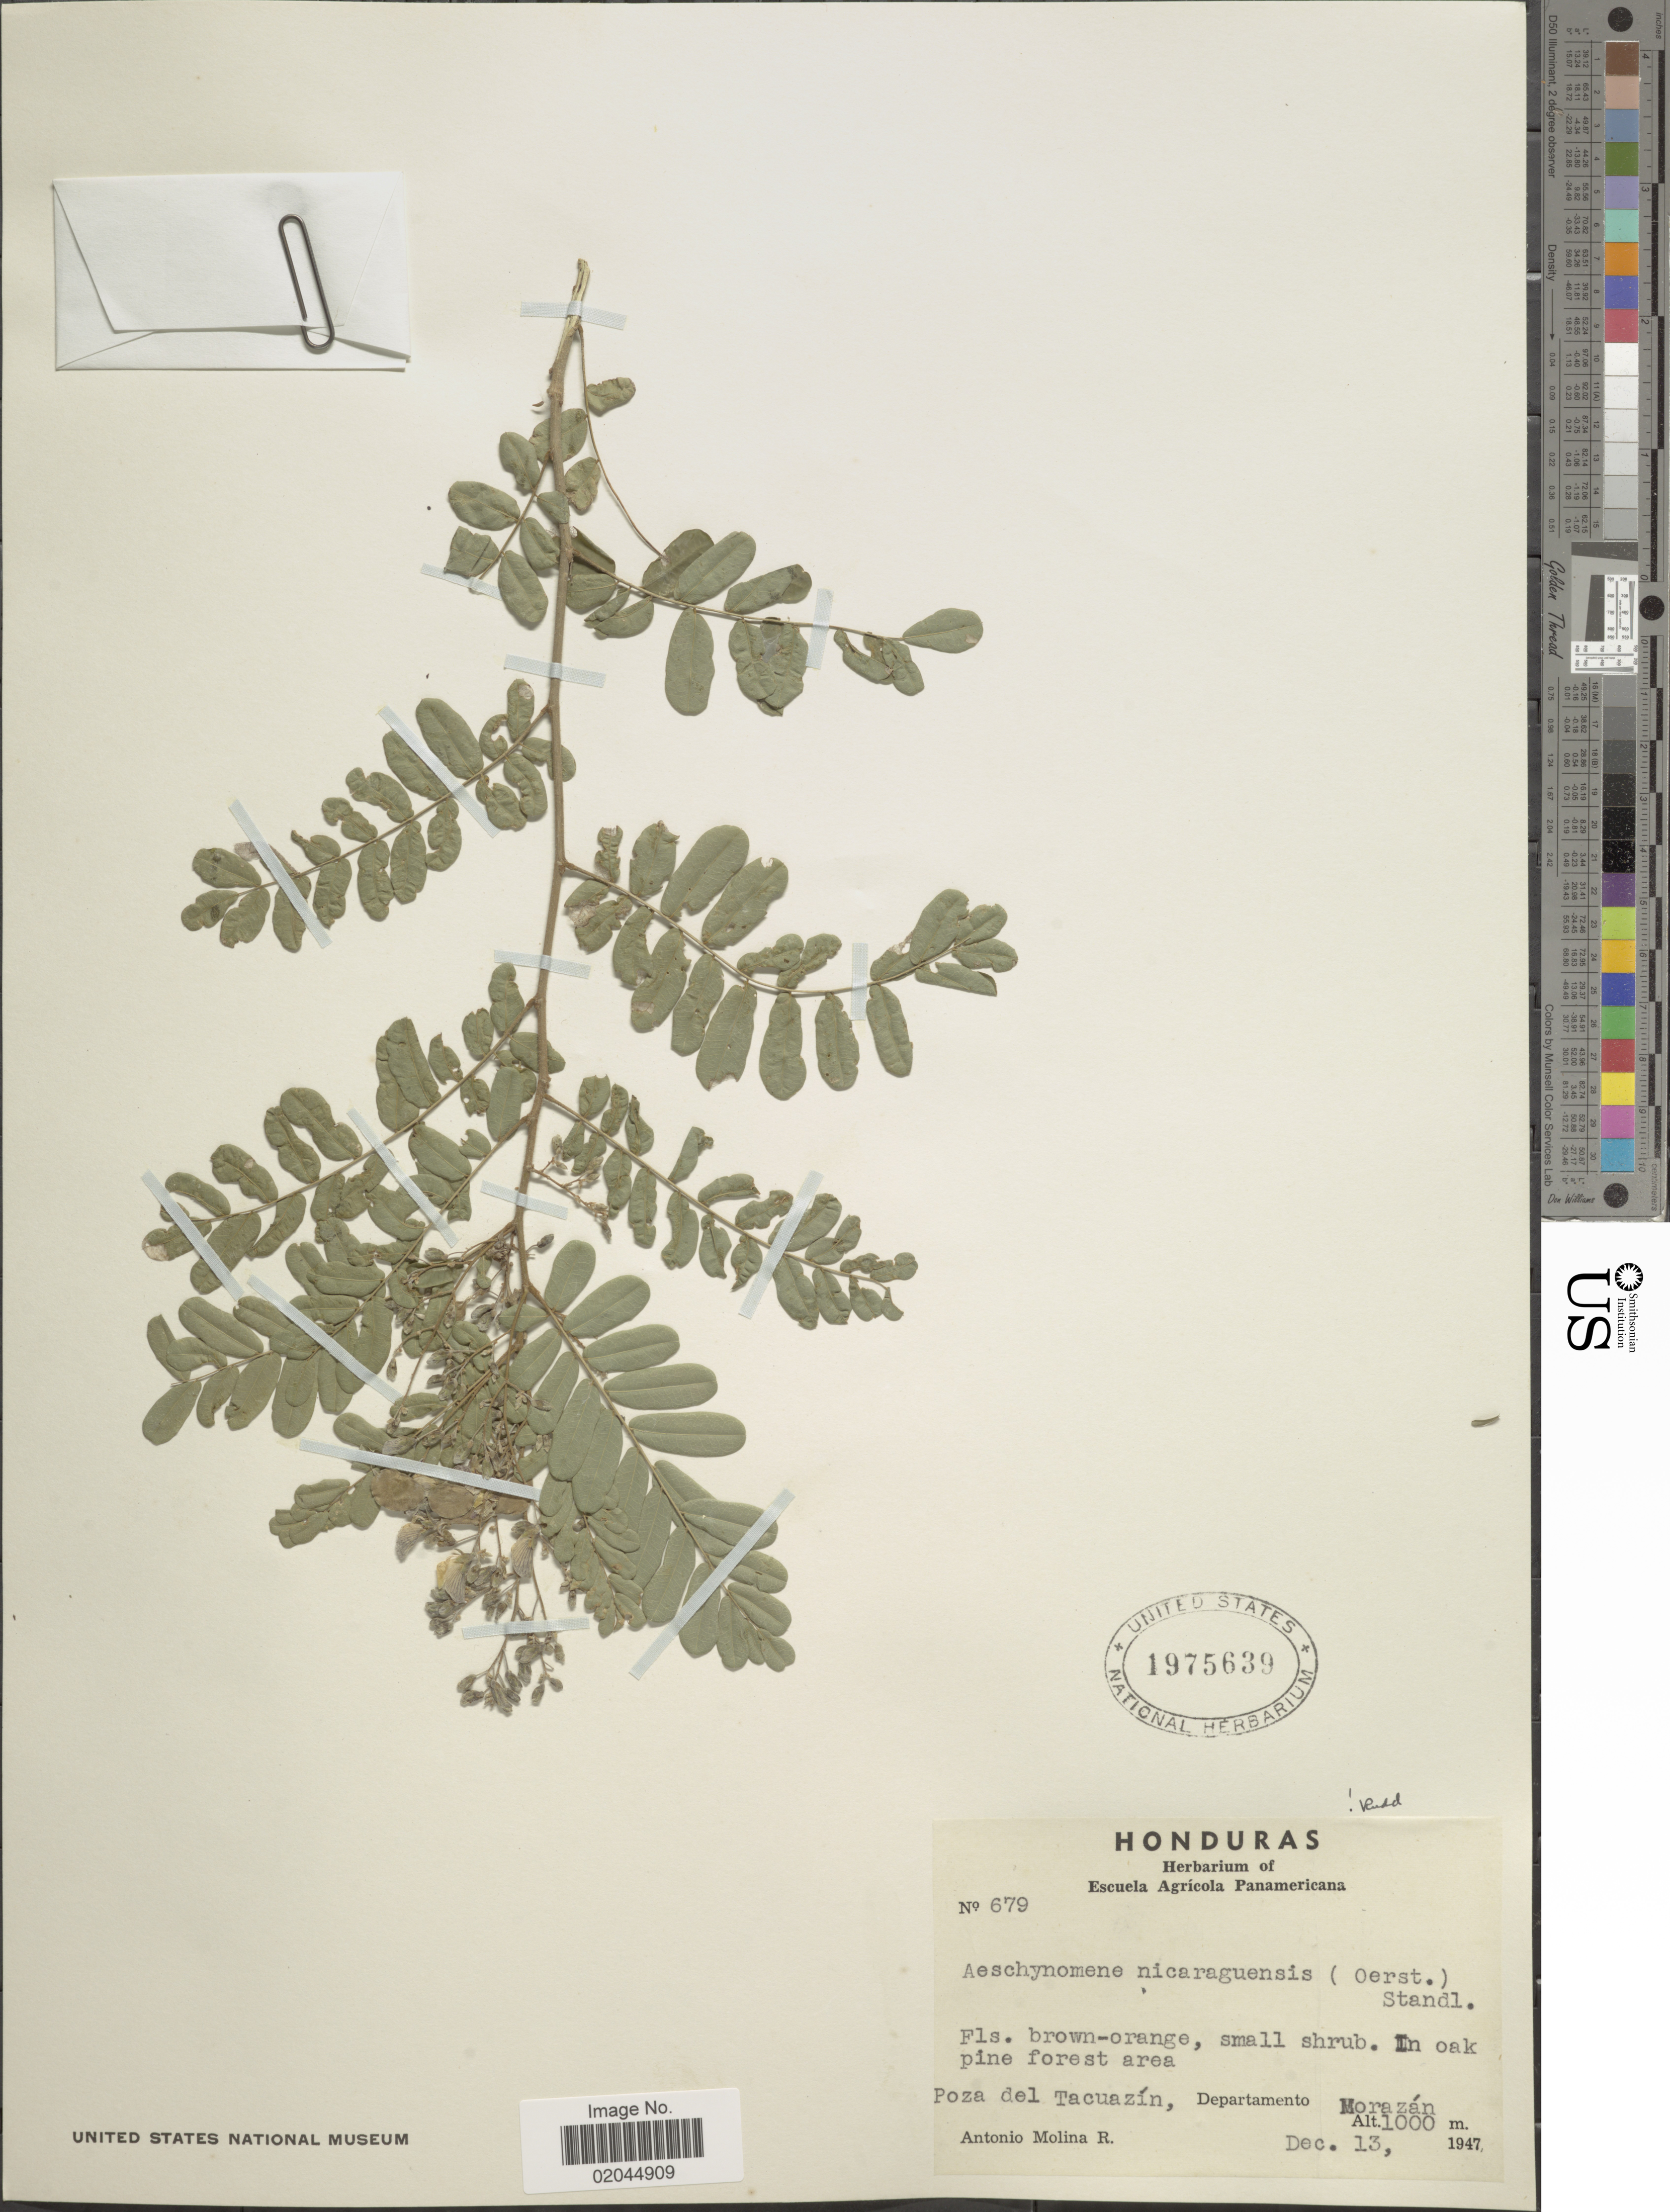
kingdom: Plantae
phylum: Tracheophyta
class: Magnoliopsida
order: Fabales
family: Fabaceae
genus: Aeschynomene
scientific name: Aeschynomene nicaraguensis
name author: (Oerst.) Standl.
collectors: A. Molina R.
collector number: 679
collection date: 1947-12-13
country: Honduras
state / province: Fco. Morazán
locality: Poza del Tacuazin, Departamento Morazan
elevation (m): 1000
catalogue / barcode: US 1975639